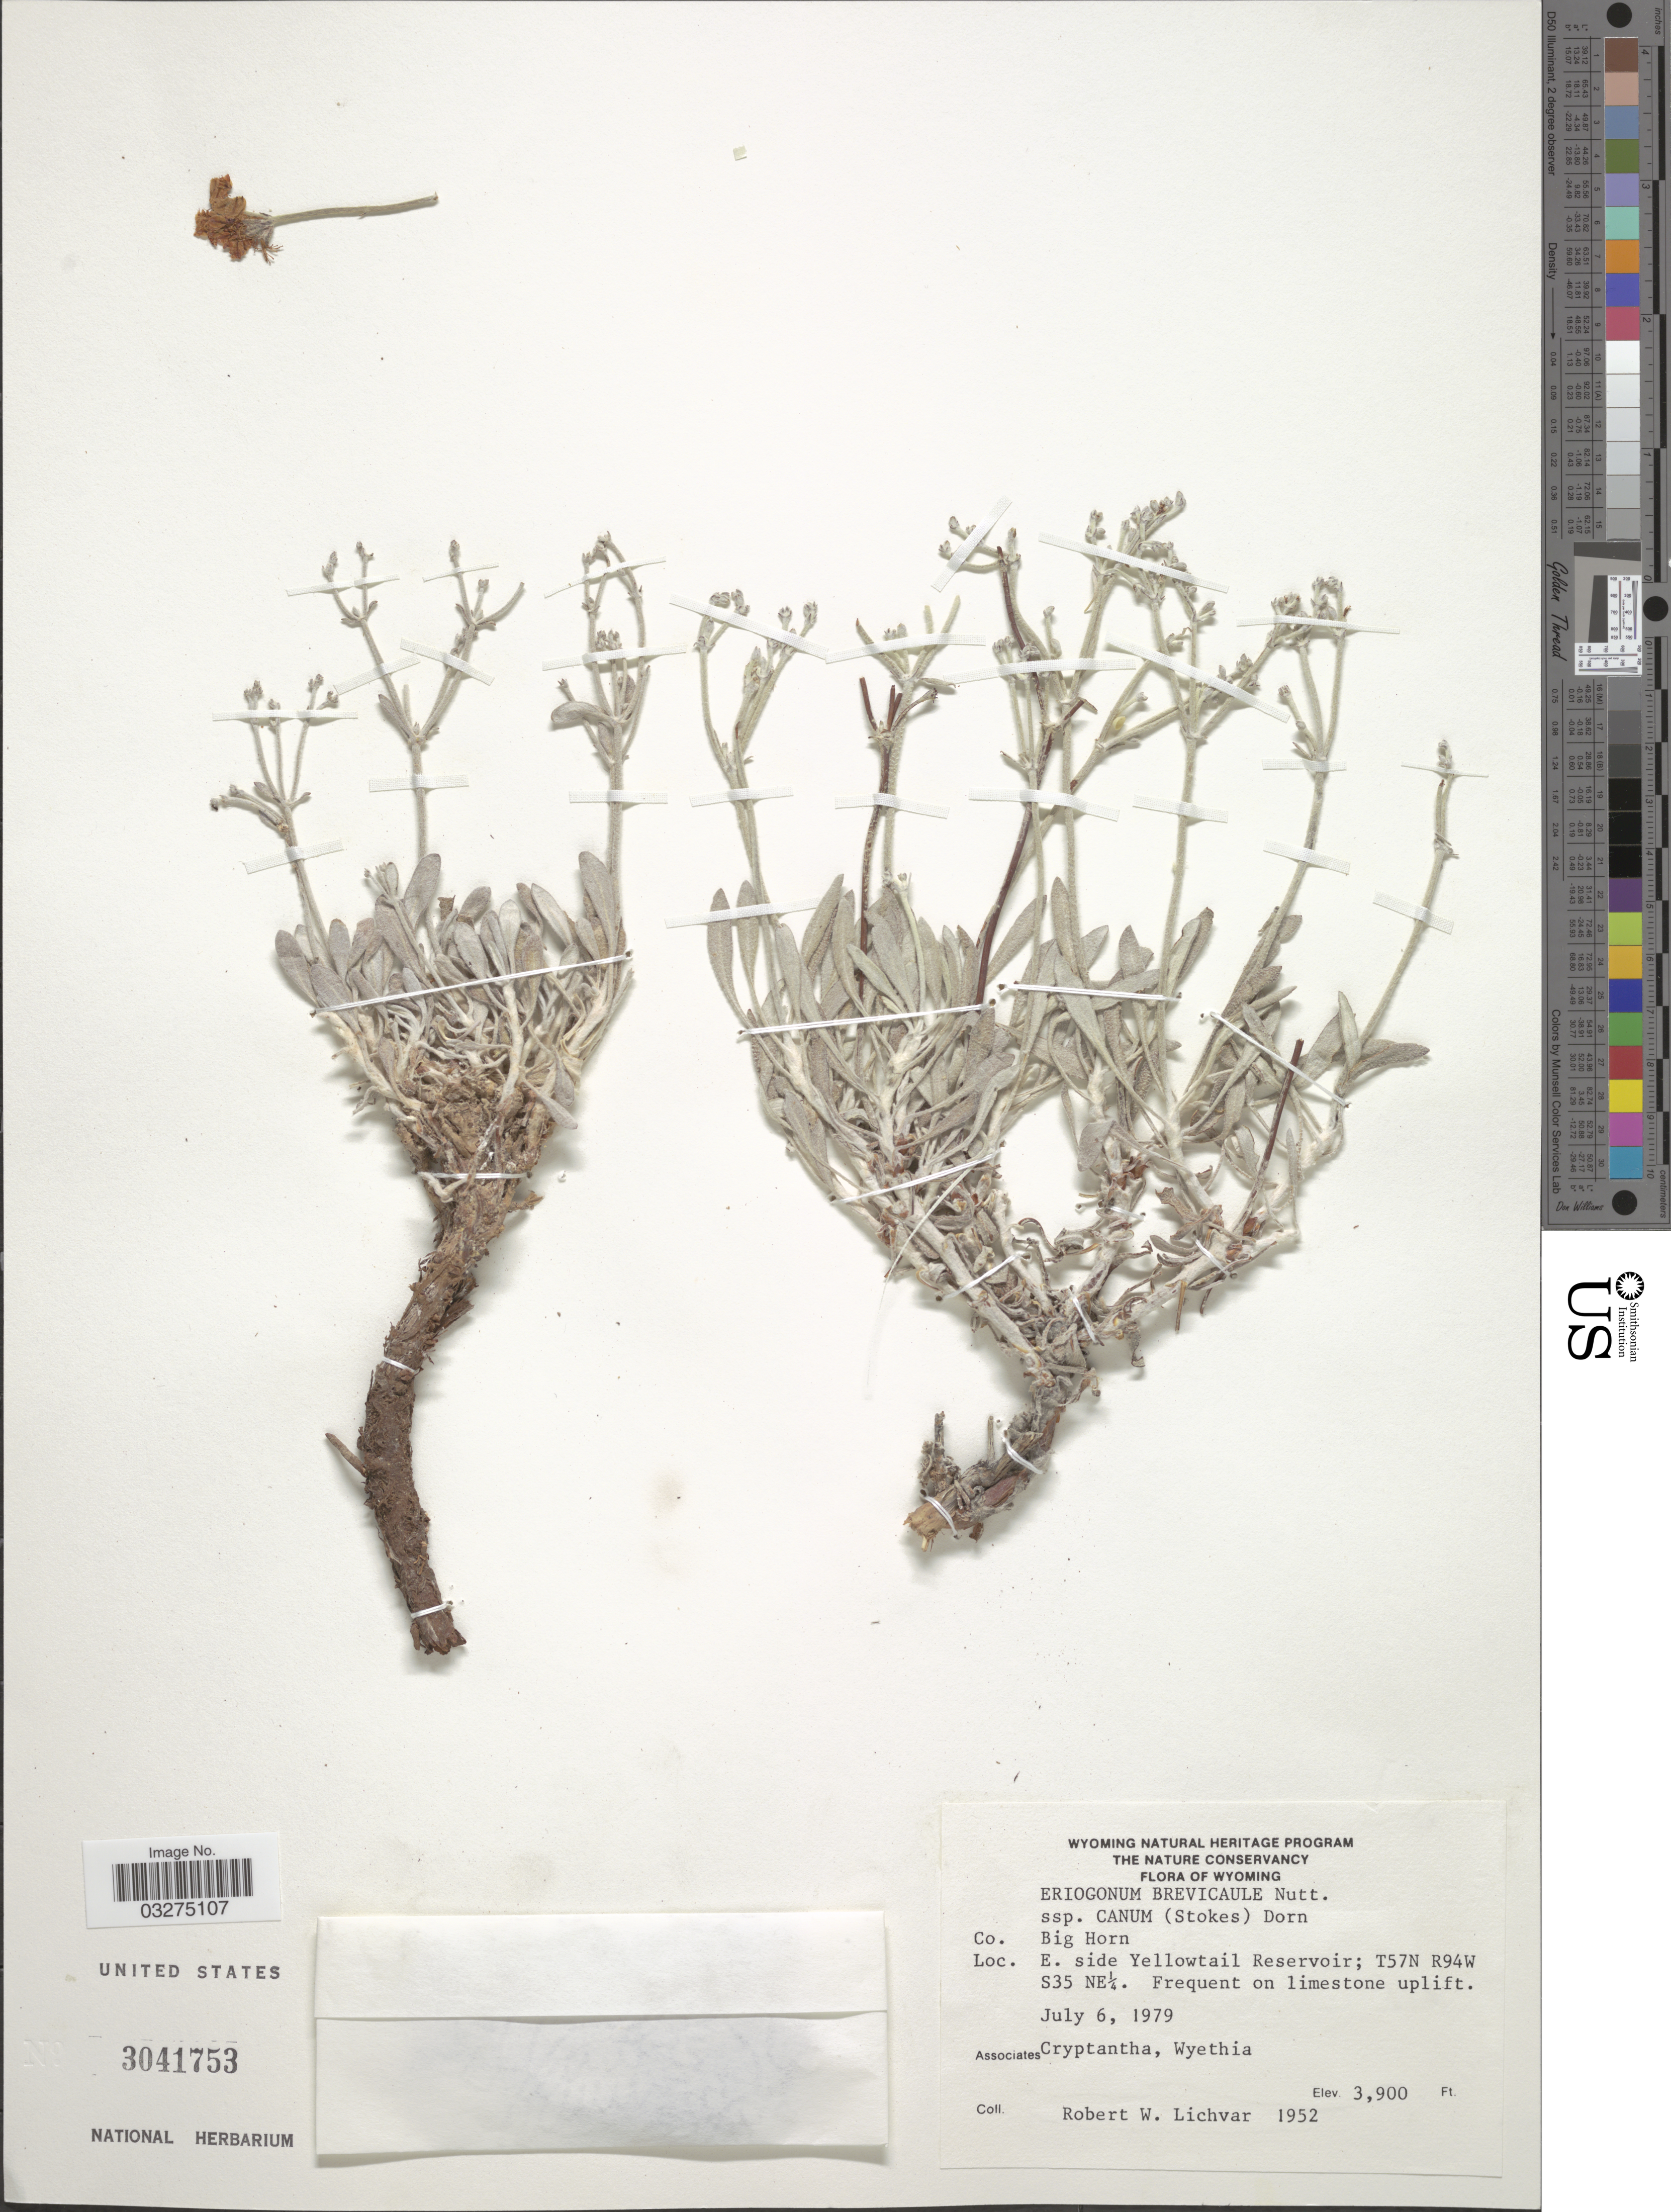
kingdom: Plantae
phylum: Tracheophyta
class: Magnoliopsida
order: Caryophyllales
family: Polygonaceae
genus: Eriogonum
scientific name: Eriogonum brevicaule subsp. canum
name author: (S. Stokes) Dorn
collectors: R. Lichvar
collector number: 1952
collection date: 1979-07-06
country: United States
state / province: Wyoming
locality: Co. Big Horn, E. side Yellowtail Reservoir: T57N R94W S35 NE¼.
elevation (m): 1189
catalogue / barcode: US 3041753